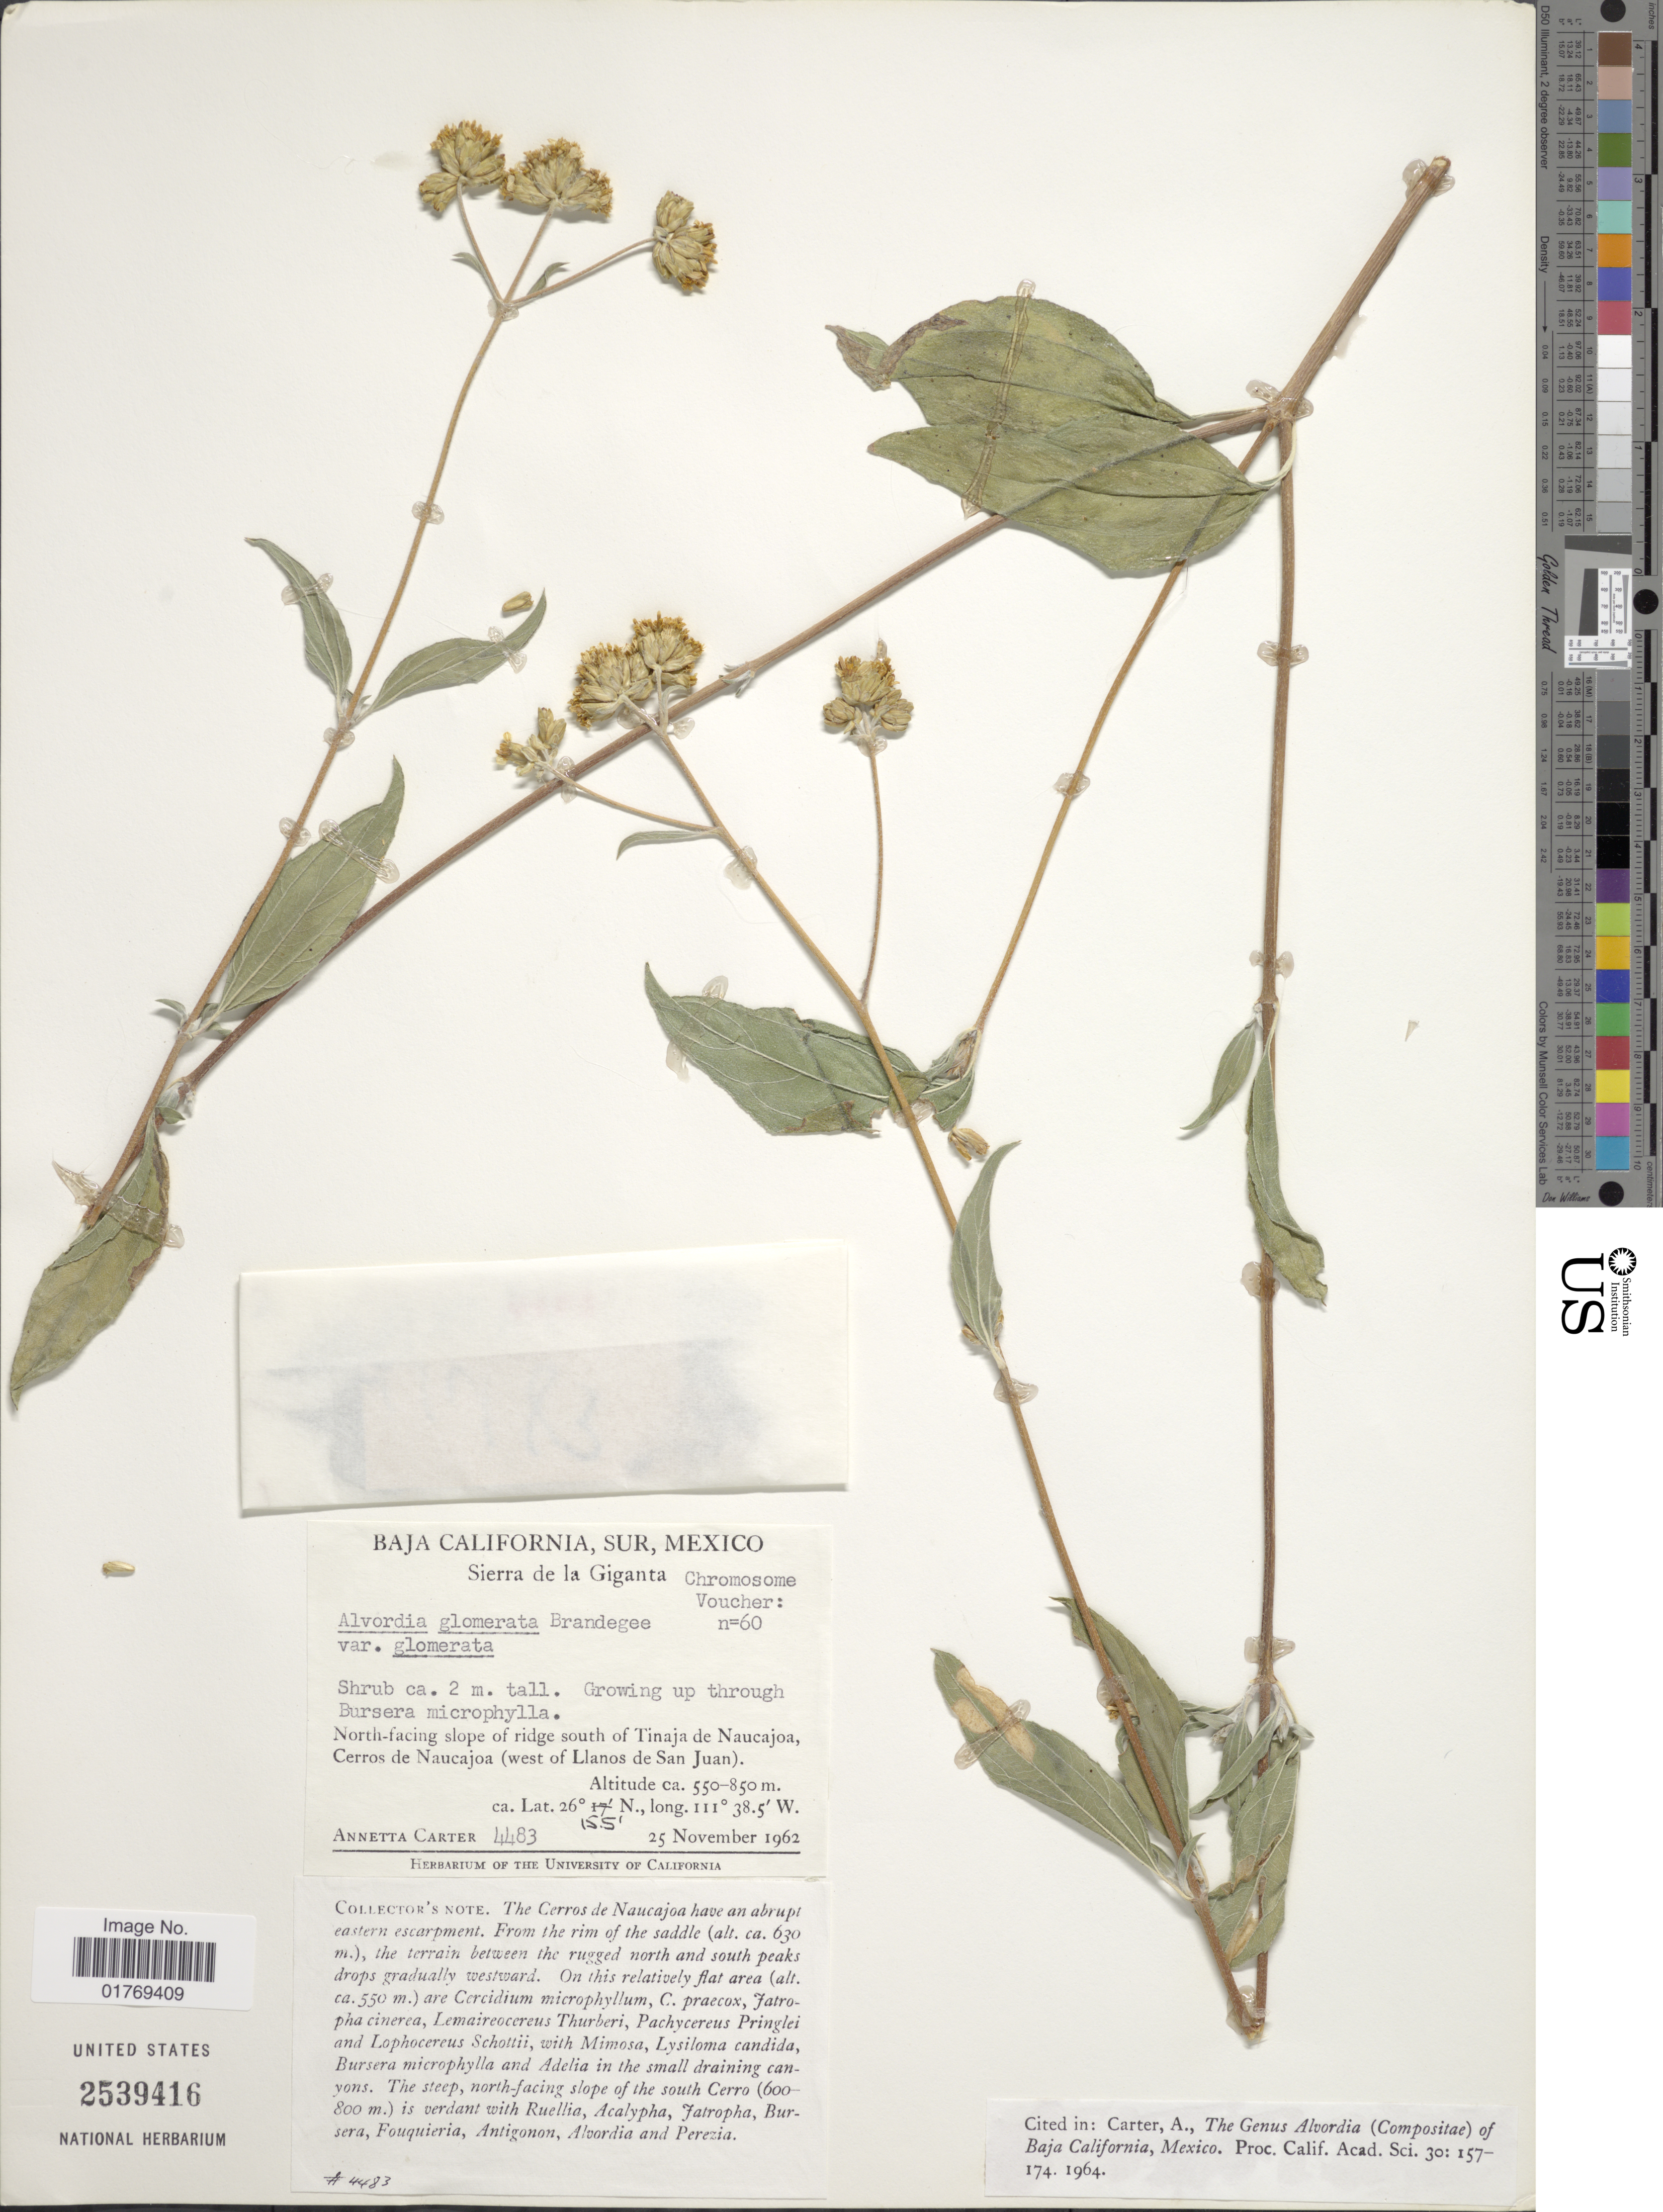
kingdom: Plantae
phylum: Tracheophyta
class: Magnoliopsida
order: Asterales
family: Asteraceae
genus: Alvordia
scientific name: Alvordia glomerata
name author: Brandegee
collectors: A. Carter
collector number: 4483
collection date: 1962-11-25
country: Mexico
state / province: Baja California Sur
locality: Baja California, Sur, Mexico. Sierra de la Giganta. North-facing slope of ridge south of Tinaja de Naucajoa, Cerros de Naucajoa (west of Llanos de San Juan)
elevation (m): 550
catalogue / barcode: US 2539416